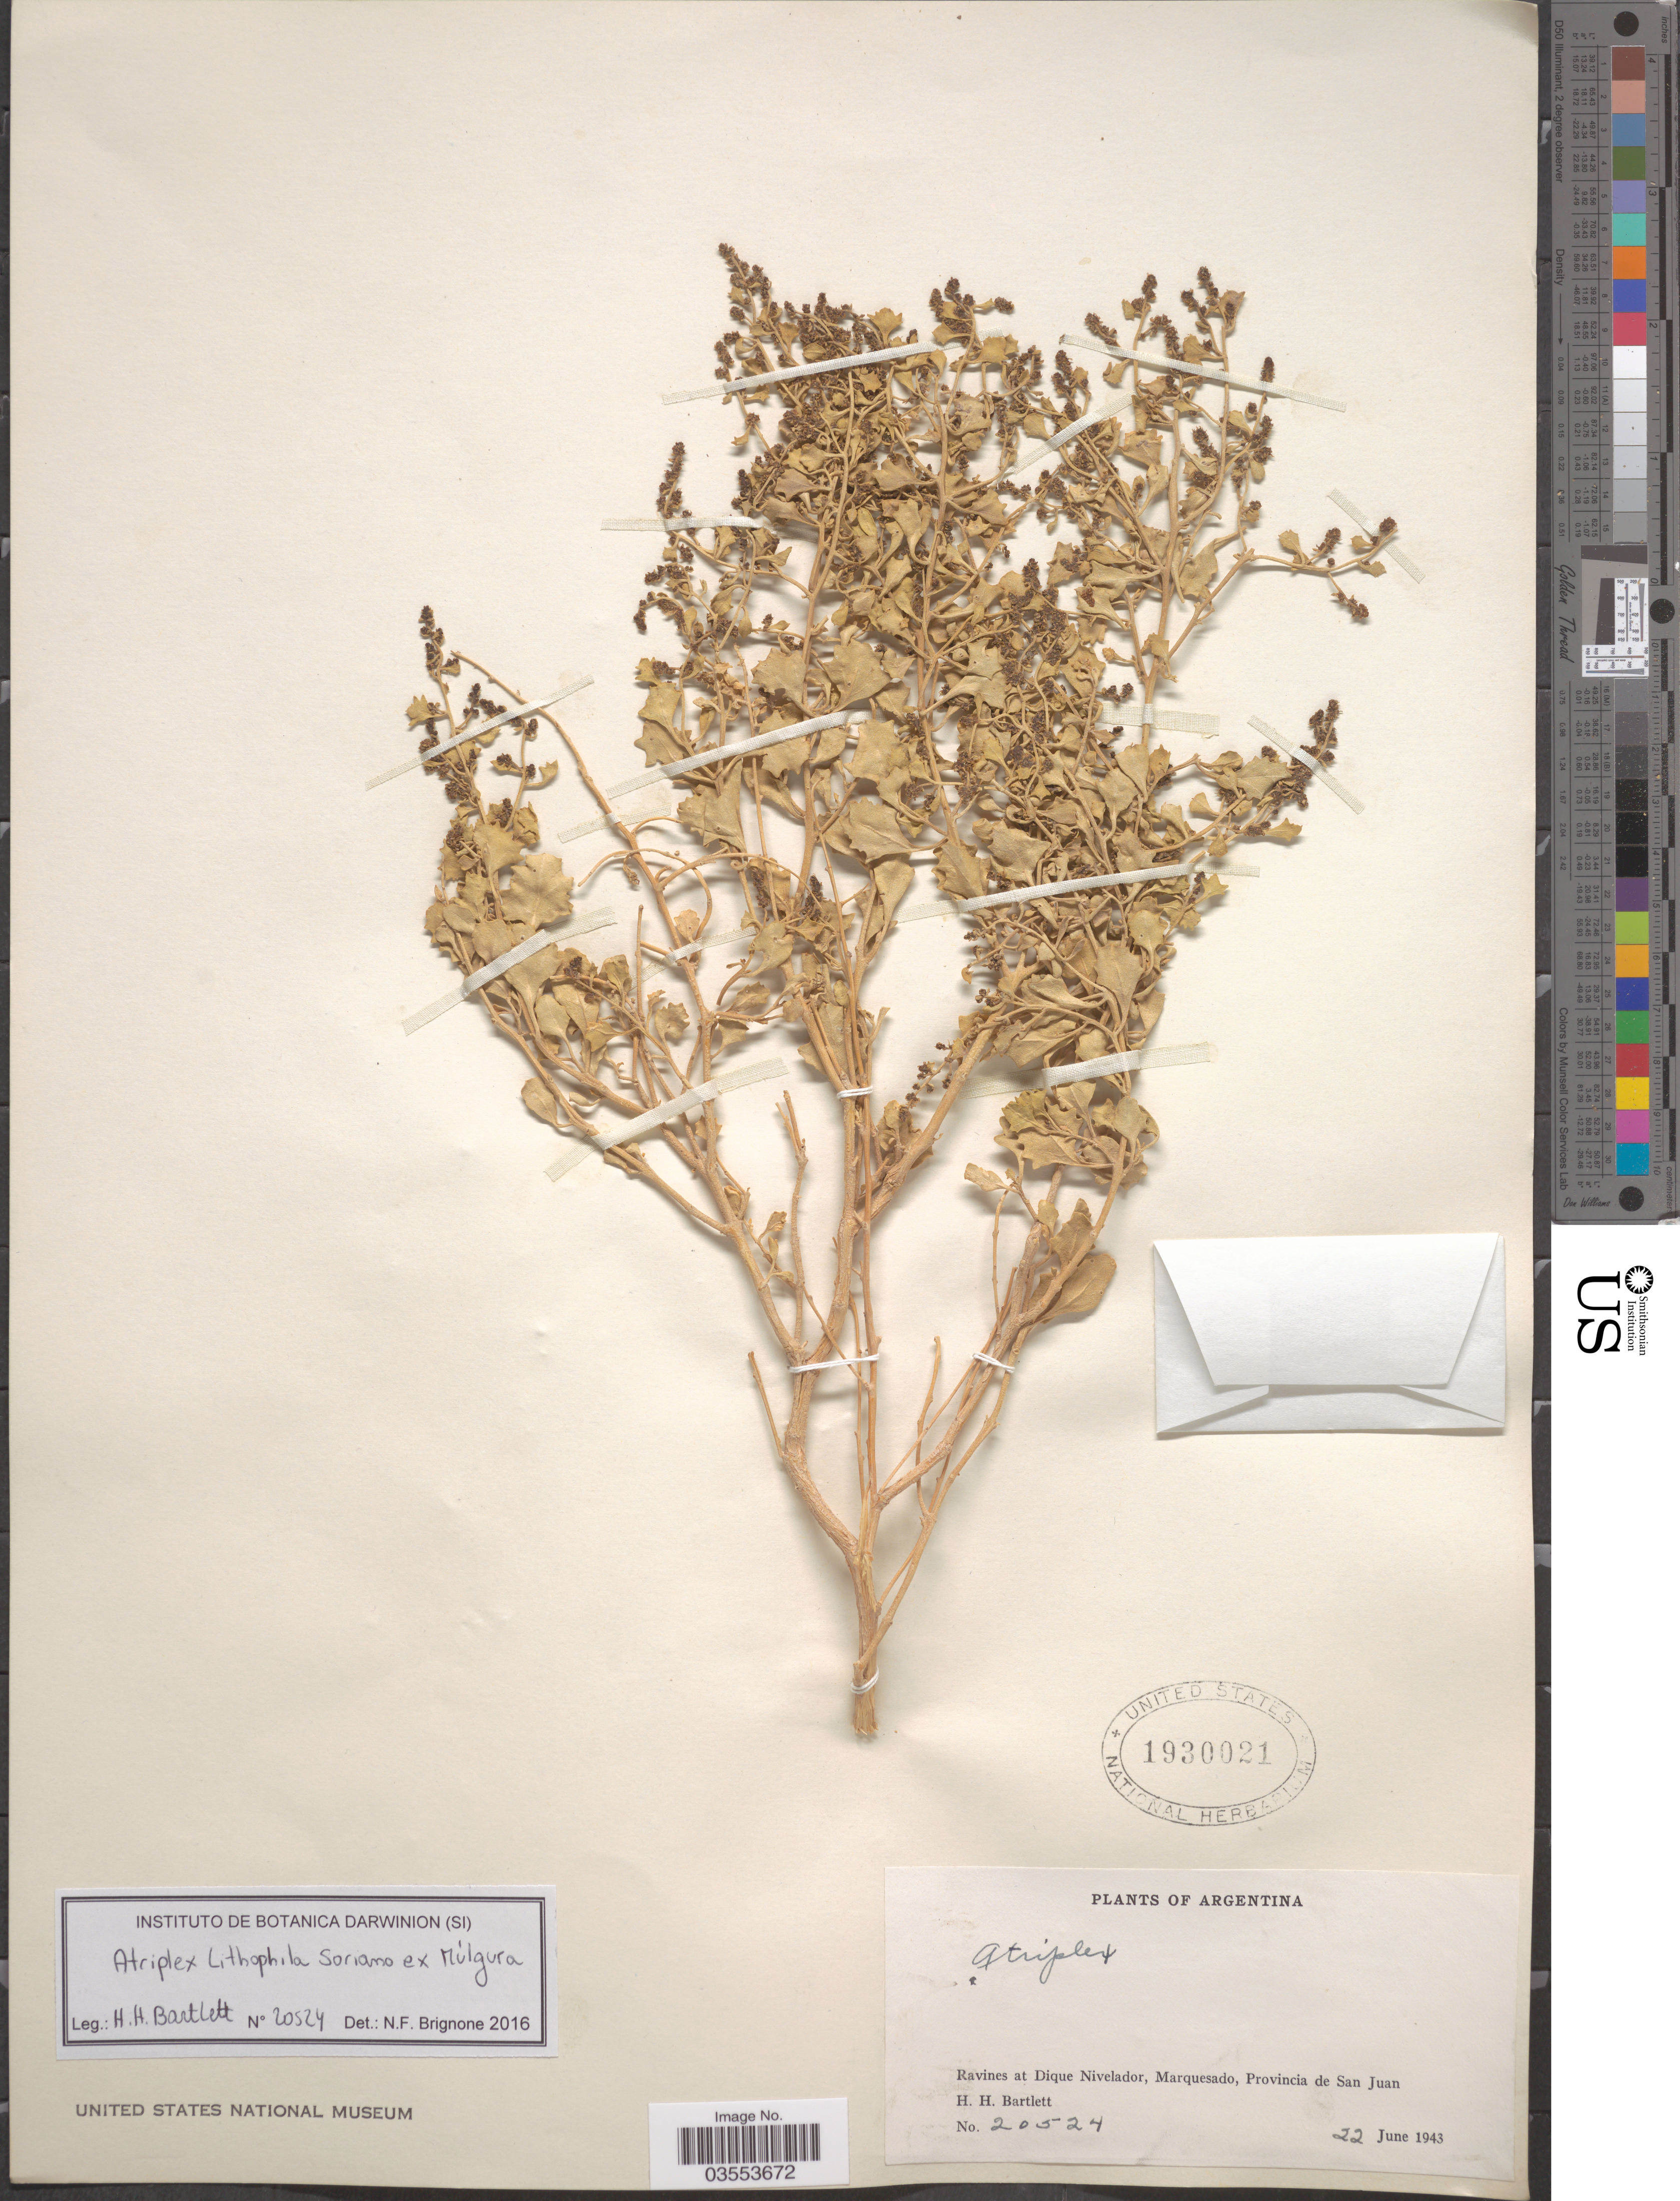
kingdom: Plantae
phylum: Tracheophyta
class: Magnoliopsida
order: Caryophyllales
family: Amaranthaceae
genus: Atriplex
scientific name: Atriplex sp.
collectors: H. H. Bartlett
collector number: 20524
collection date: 1943-06-22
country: Argentina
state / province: San Juan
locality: Ravines at Dique Nivelador, Marquesado.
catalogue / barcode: US 1930021